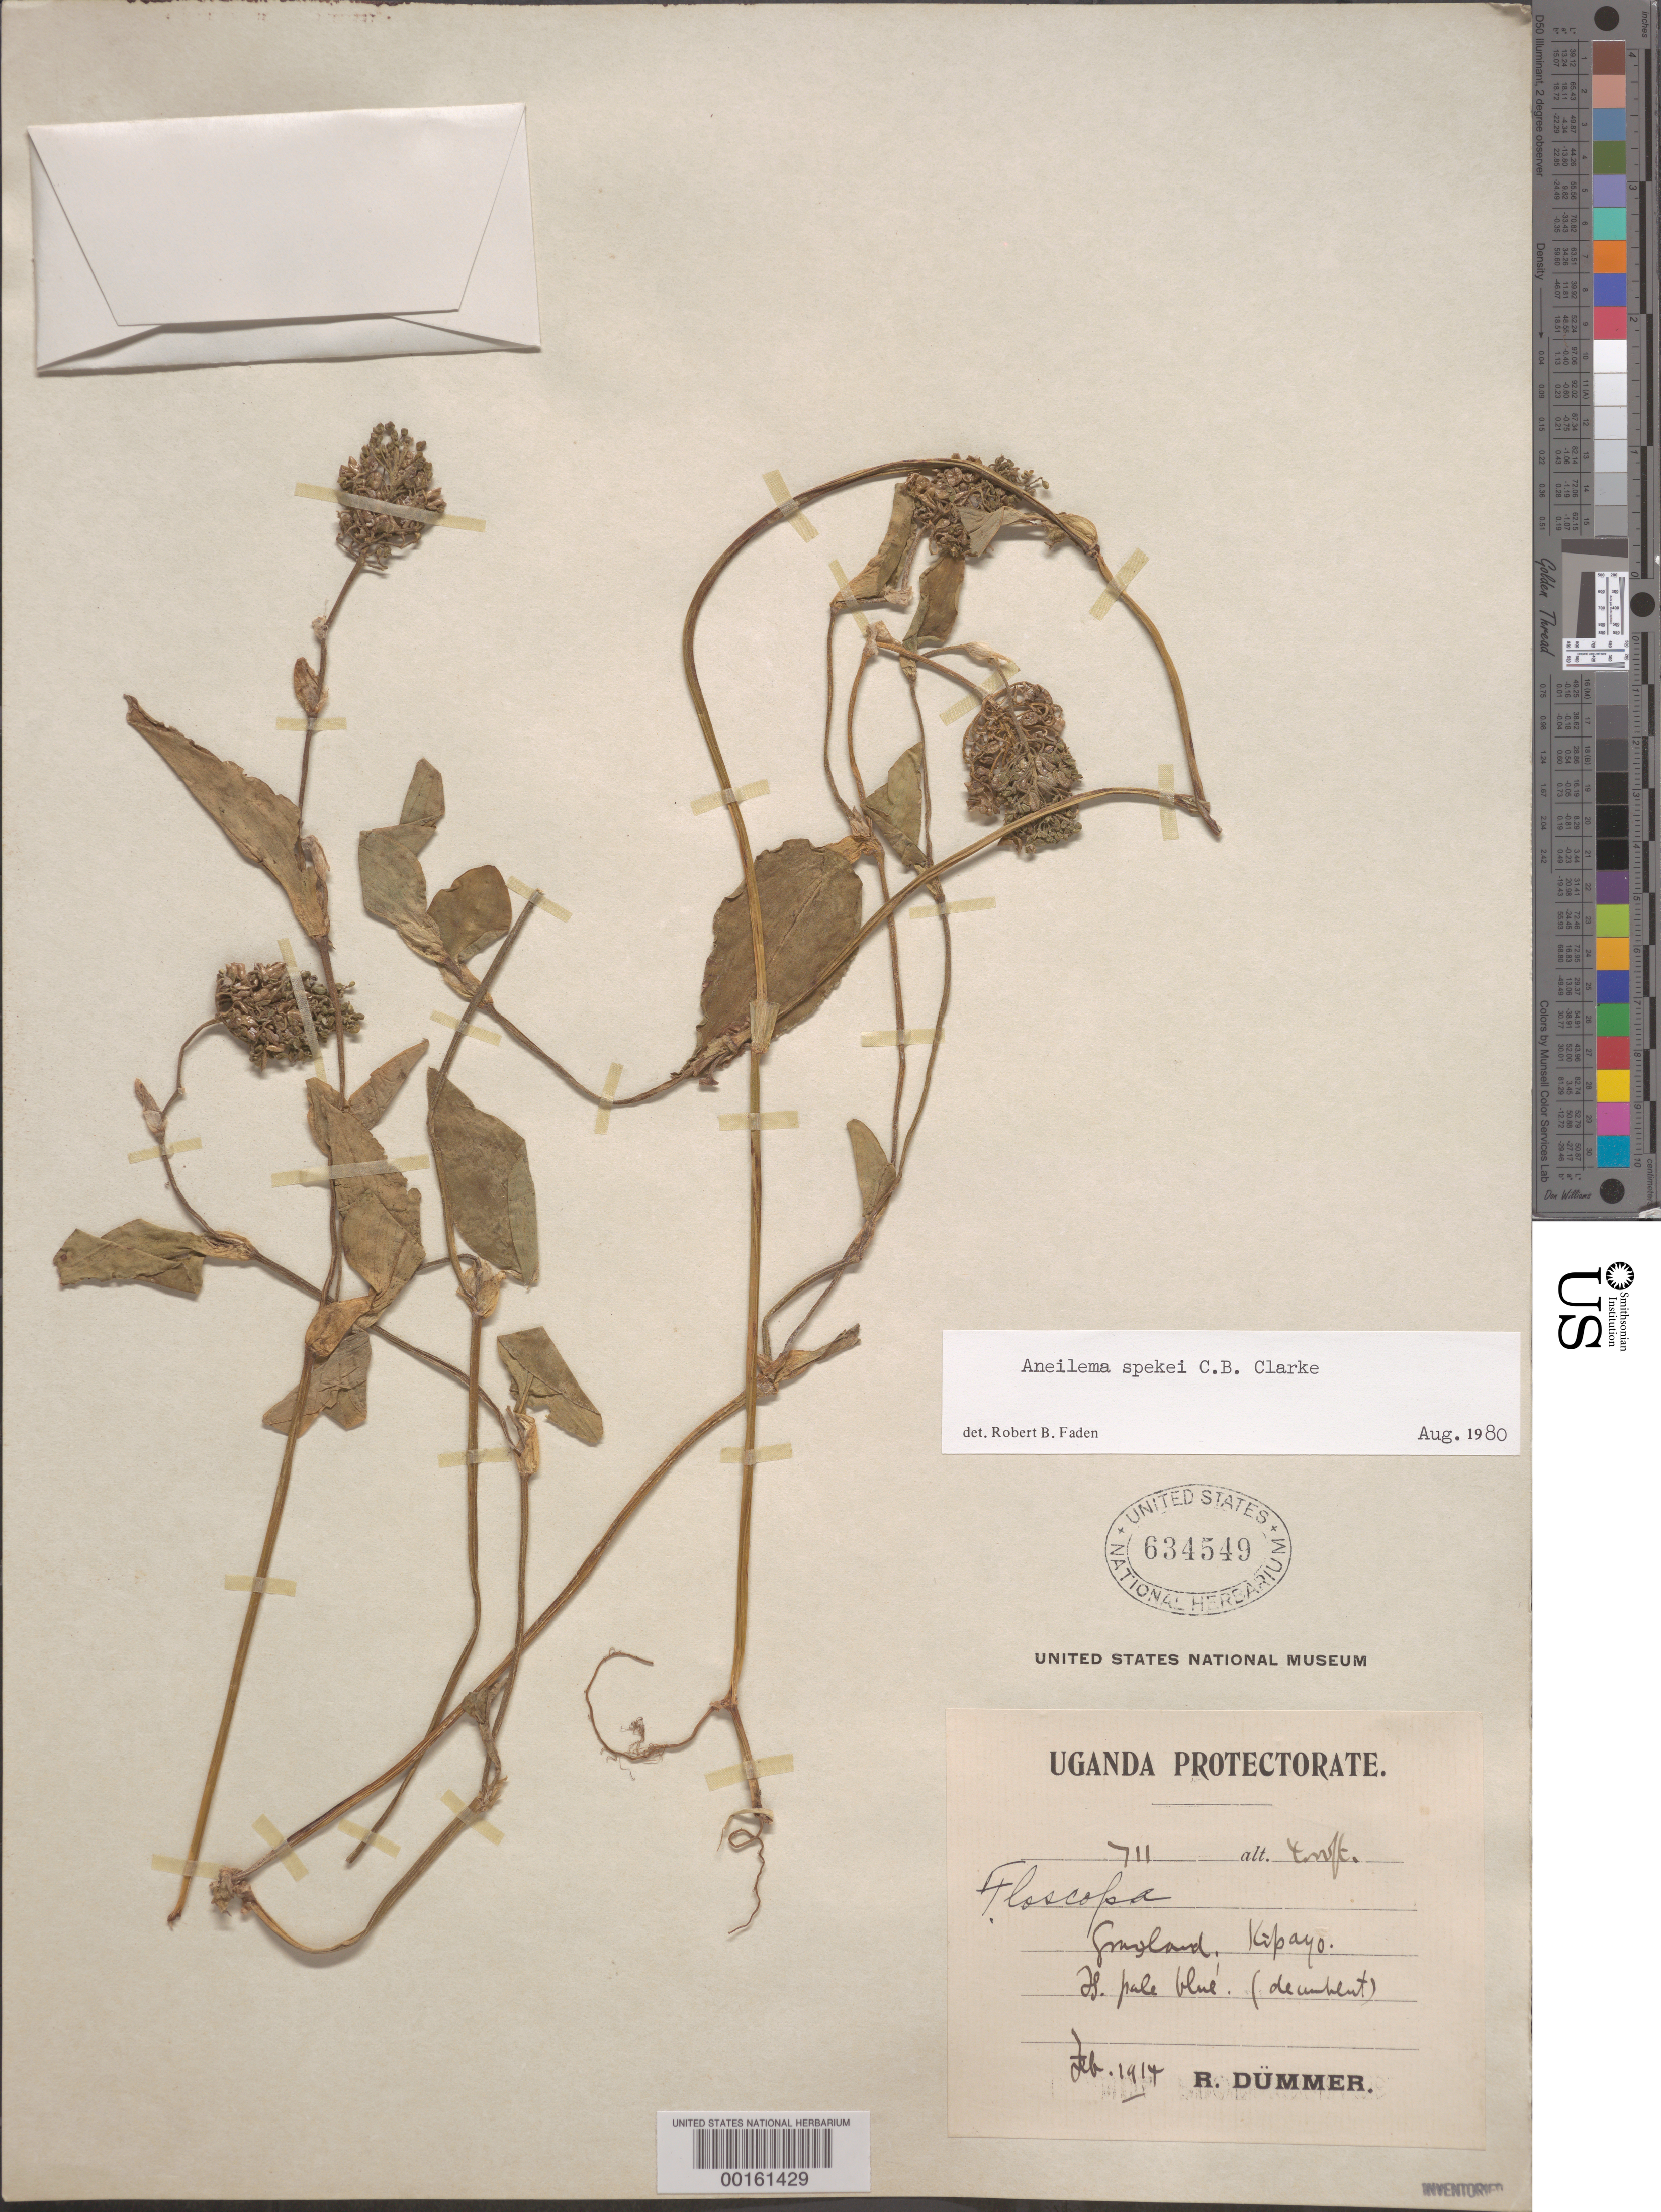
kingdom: Plantae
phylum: Tracheophyta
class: Liliopsida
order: Commelinales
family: Commelinaceae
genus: Aneilema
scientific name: Aneilema spekei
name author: C.B. Clarke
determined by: Faden, Robert B., (US), Smithsonian Institution - National Museum of Natural History (UNITED STATES)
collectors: R. Dümmer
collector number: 711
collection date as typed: Feb 1914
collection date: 1914-02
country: Uganda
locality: Kipayo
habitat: Grassland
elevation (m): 1220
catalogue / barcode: US 634549